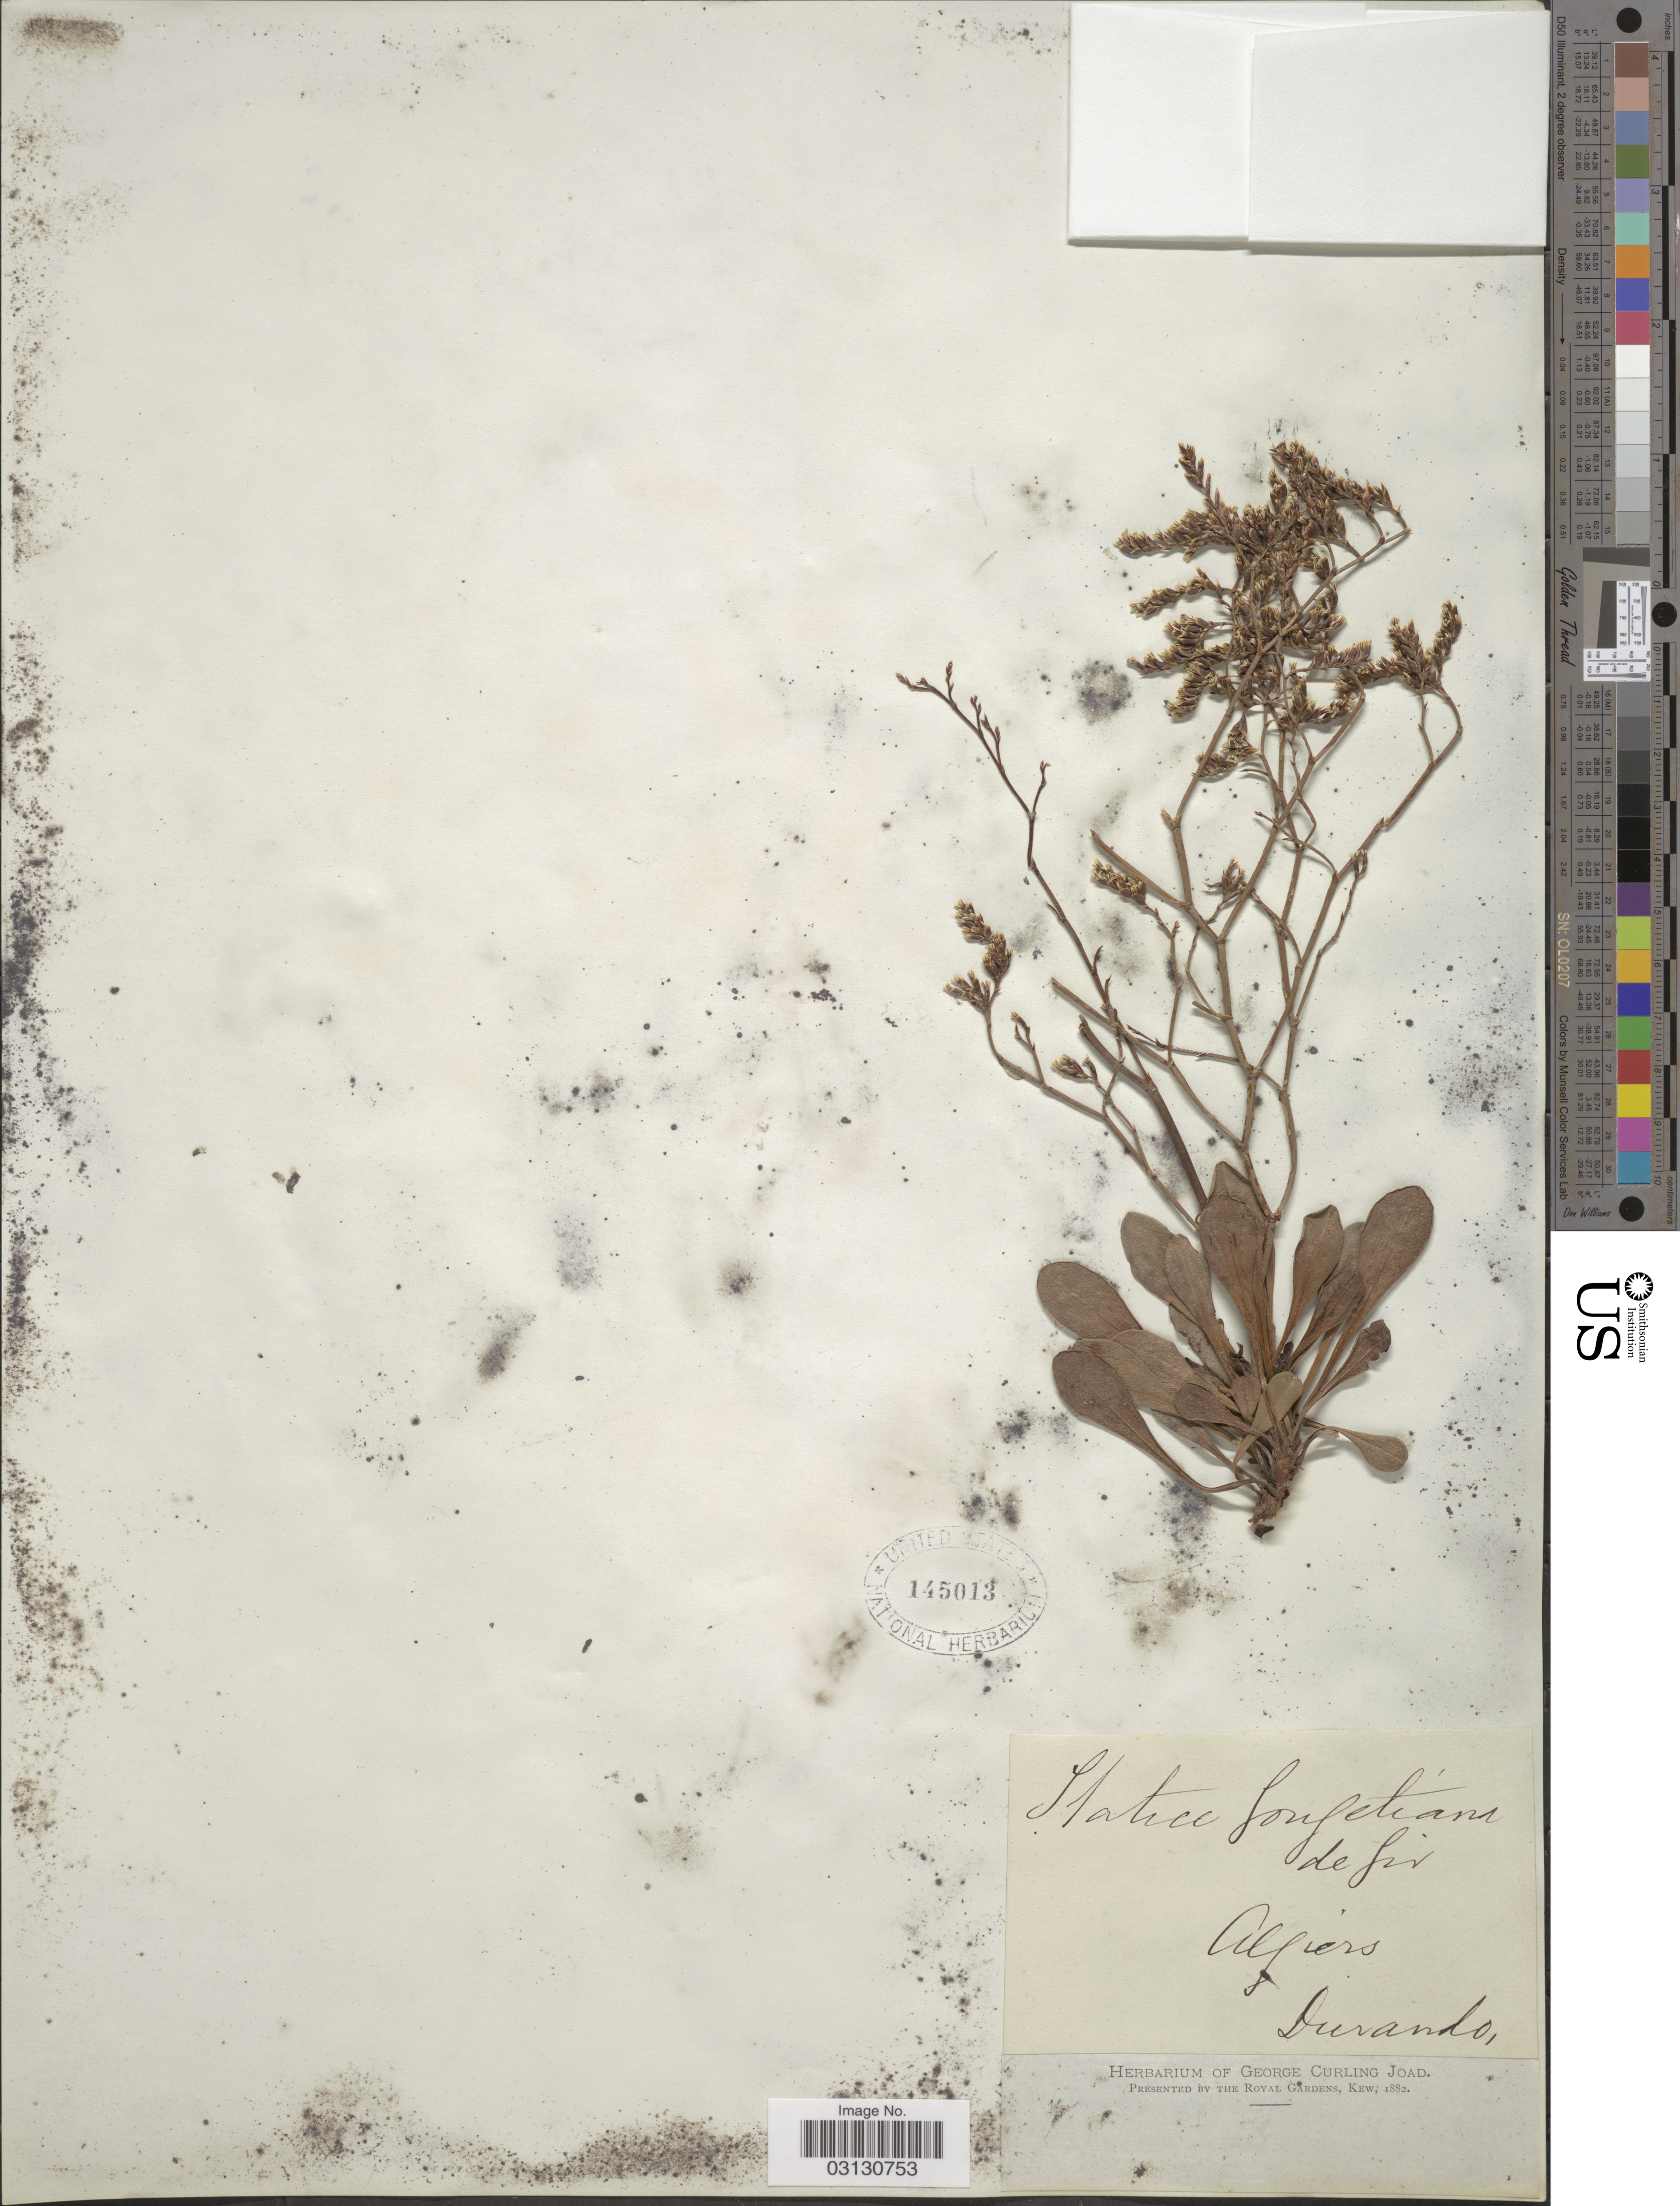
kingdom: Plantae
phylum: Tracheophyta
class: Magnoliopsida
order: Caryophyllales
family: Plumbaginaceae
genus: Limonium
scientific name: Limonium gougetianum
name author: (Girard) Kuntze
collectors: Durando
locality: Alfiers.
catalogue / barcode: US 145013